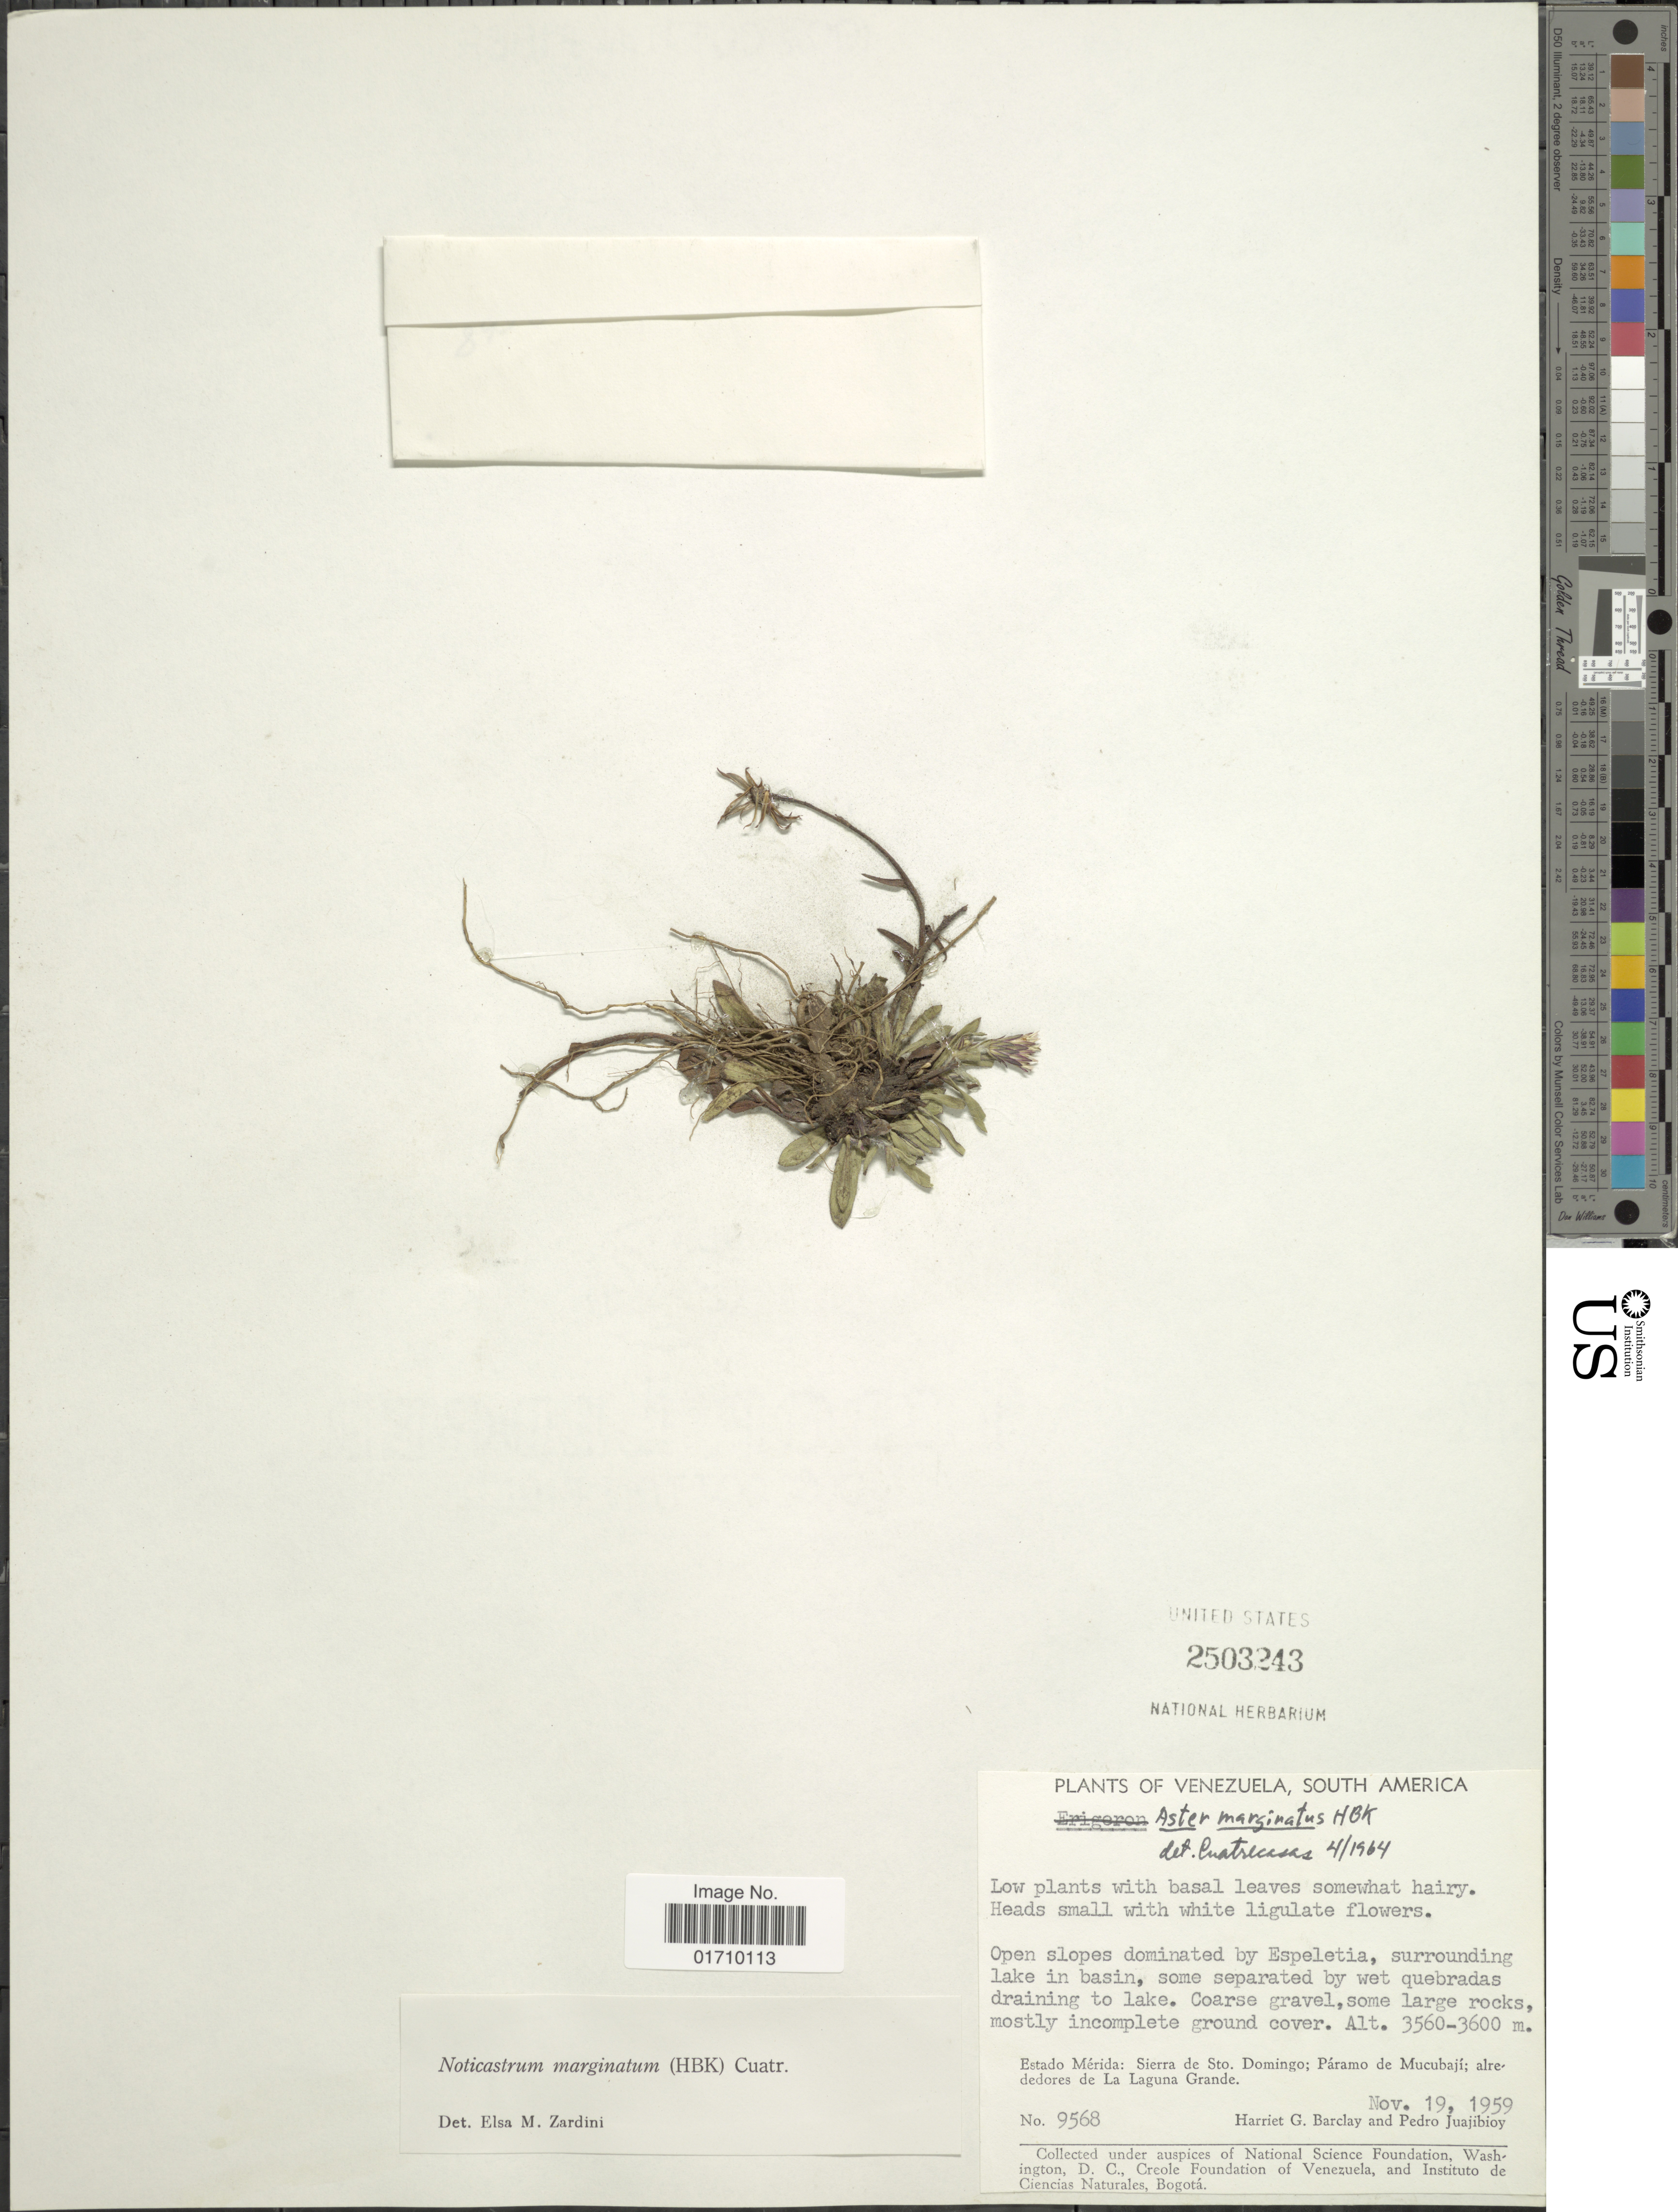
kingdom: Plantae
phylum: Tracheophyta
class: Magnoliopsida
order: Asterales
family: Asteraceae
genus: Noticastrum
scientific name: Noticastrum marginatum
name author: (Kunth) Cuatrec.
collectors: H. G. Barclay & P. Juajibioy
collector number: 9568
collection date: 1959-11-19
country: Venezuela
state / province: Trujillo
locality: South America, Sierra de Sto. Domingo, Paramo de Mucubaji, alrededores de La Laguna Grande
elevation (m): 3560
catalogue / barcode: US 2503243